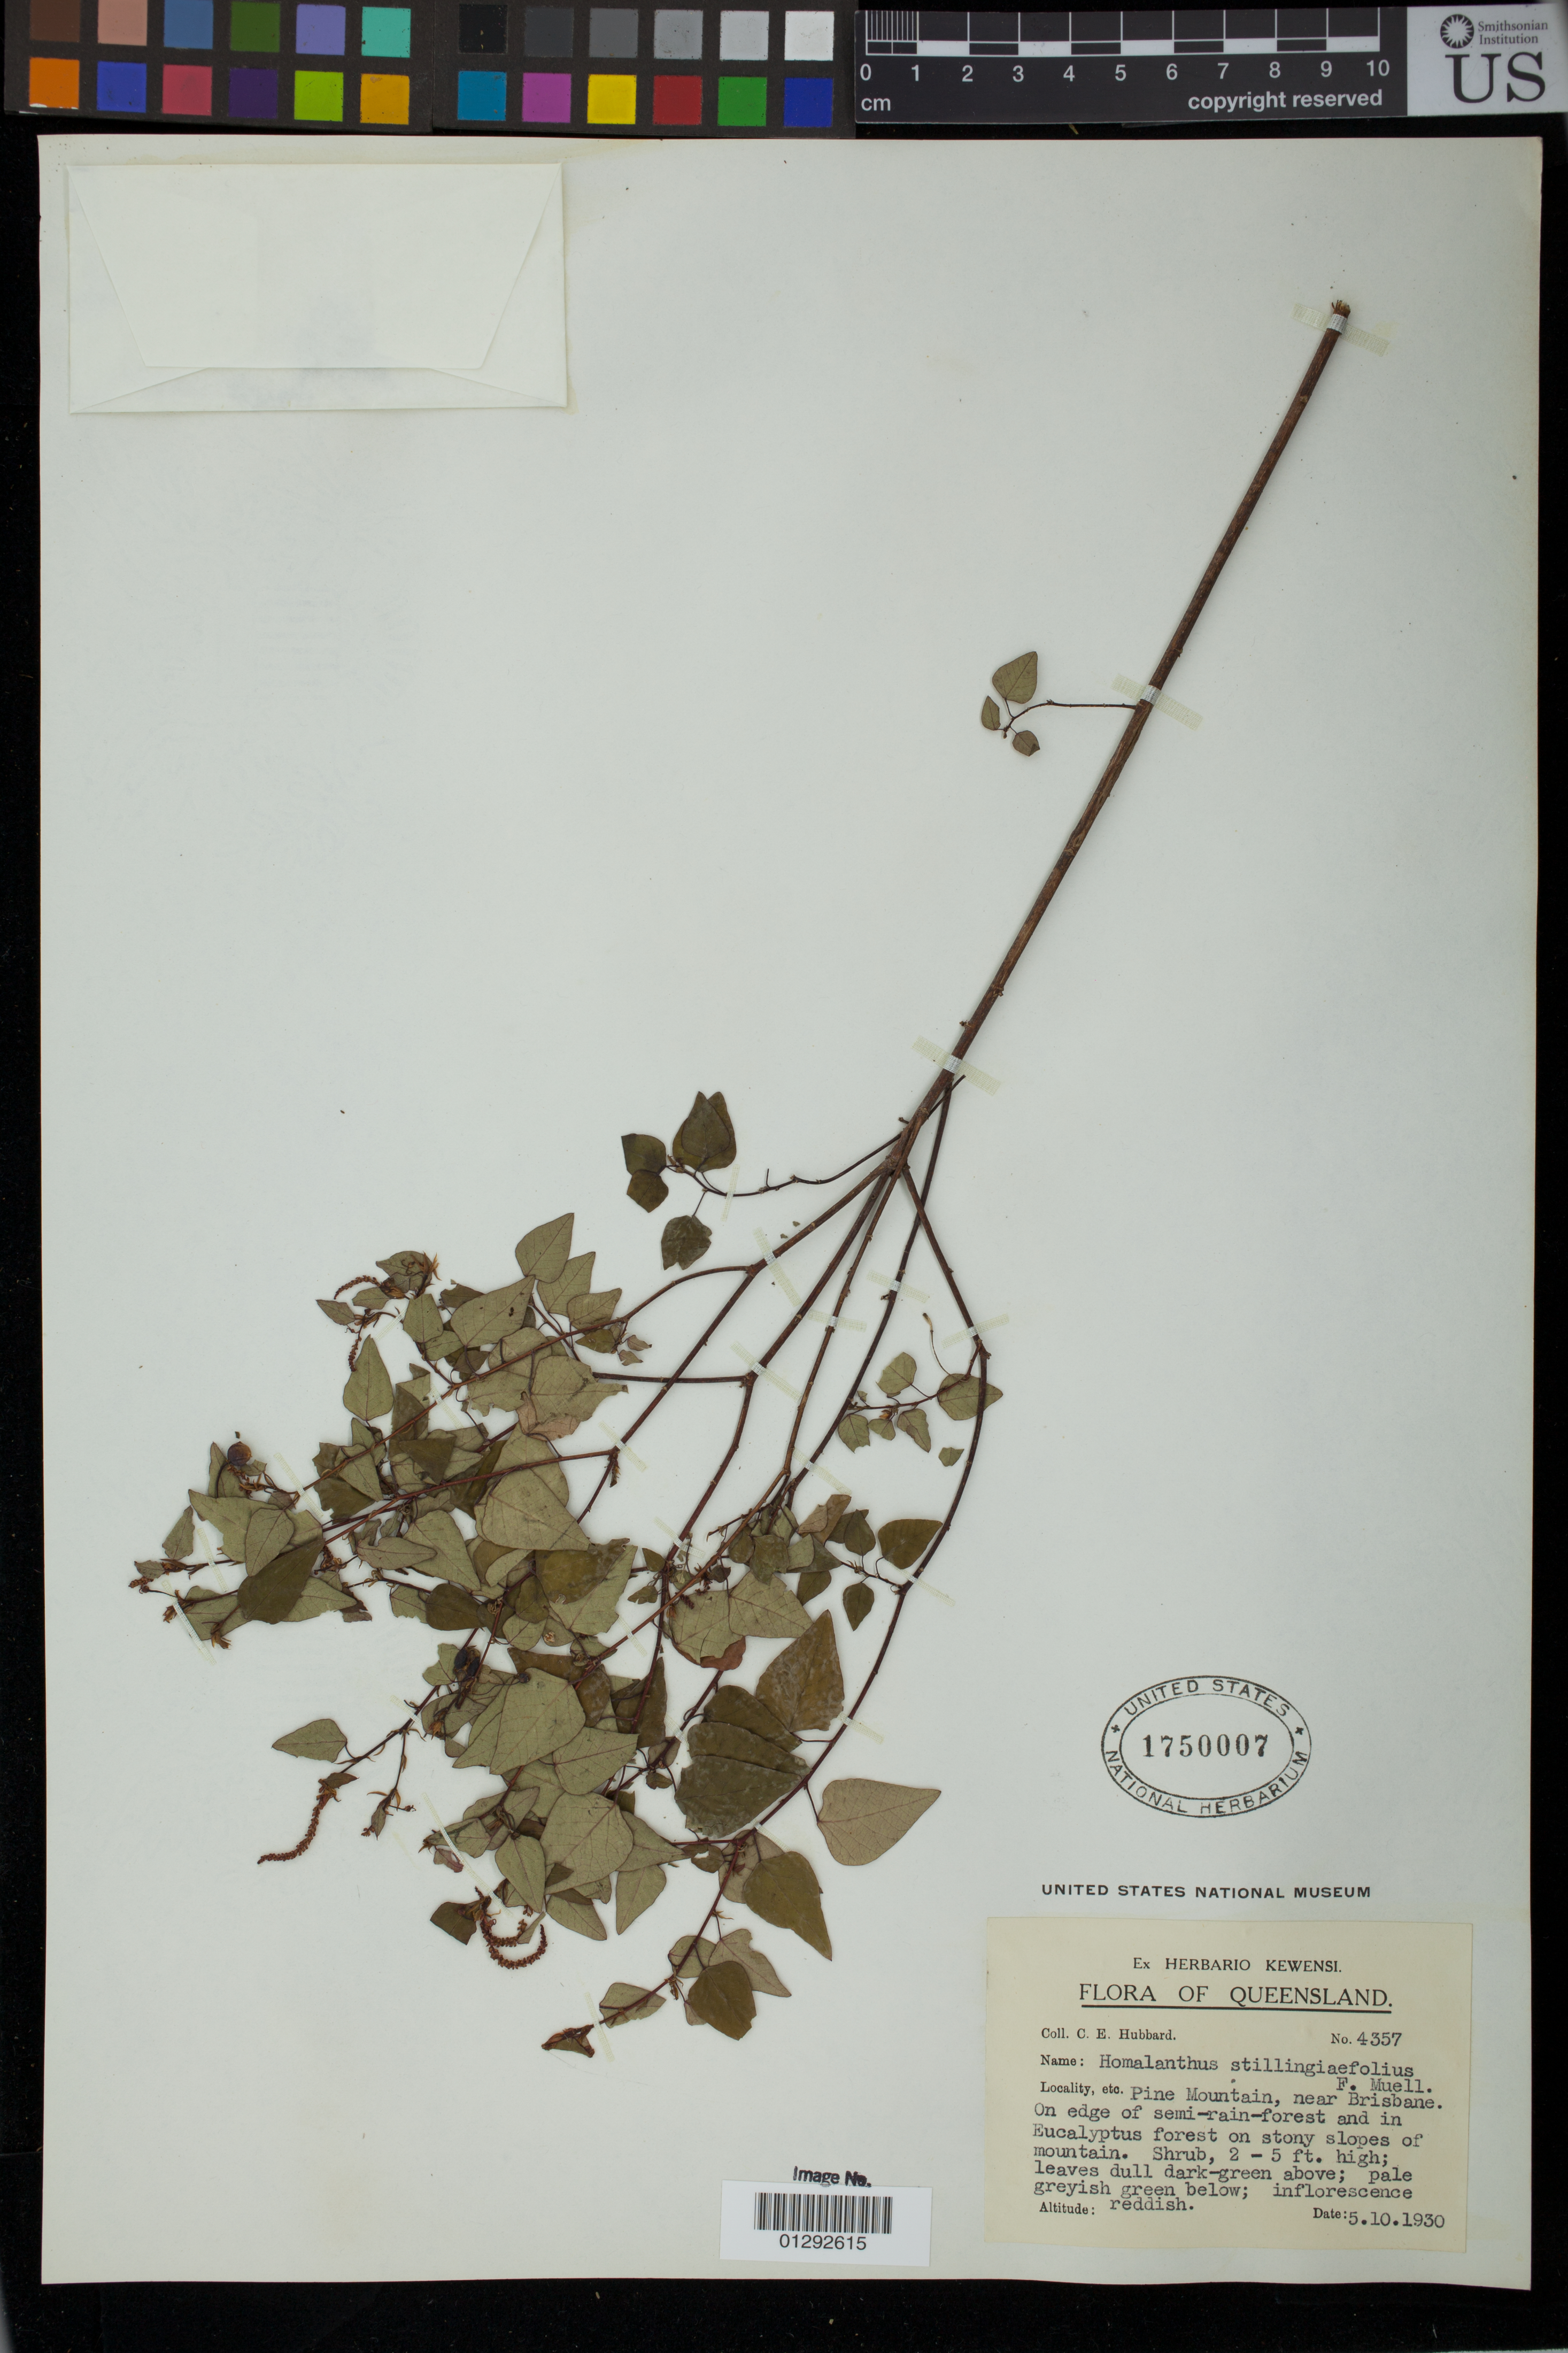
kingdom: Plantae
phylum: Tracheophyta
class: Magnoliopsida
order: Malpighiales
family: Euphorbiaceae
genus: Homalanthus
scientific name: Homalanthus stillingifolius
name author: F. Muell.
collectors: C. E. Hubbard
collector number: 4357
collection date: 1930-10-05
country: Australia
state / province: Queensland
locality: Pine Mountain, near Brisbane.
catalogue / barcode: US 1750007